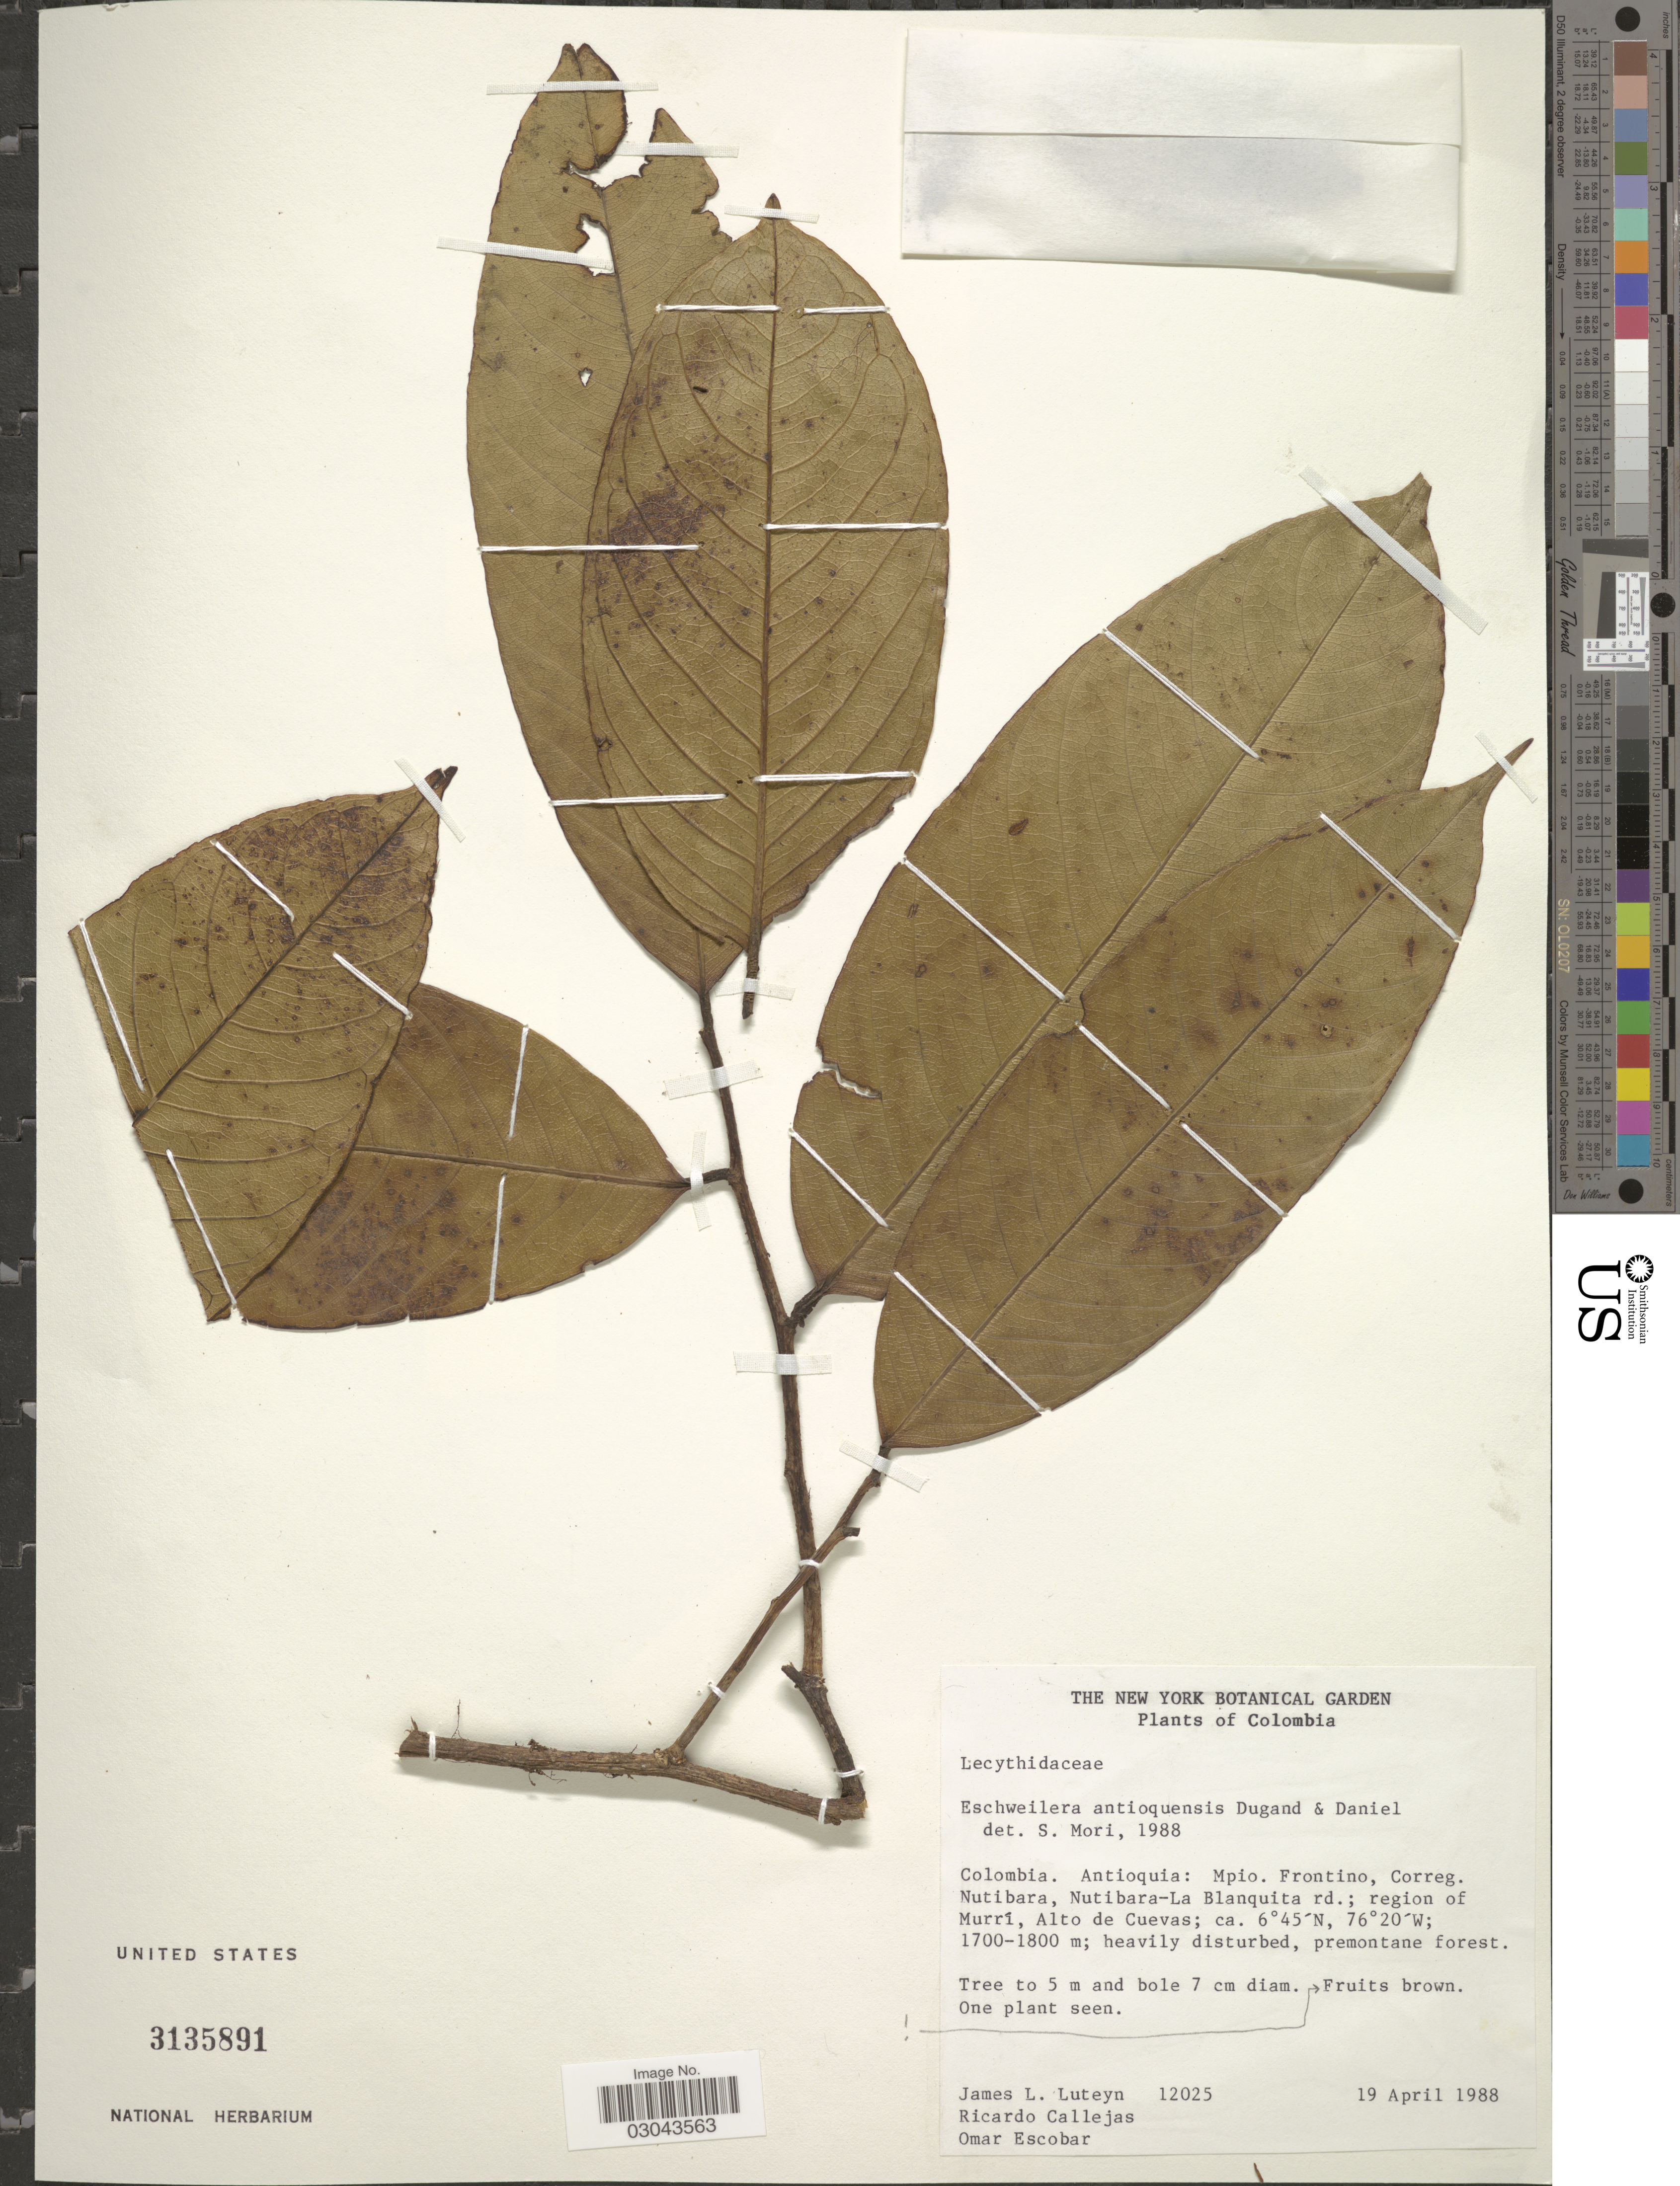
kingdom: Plantae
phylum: Tracheophyta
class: Magnoliopsida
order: Ericales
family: Lecythidaceae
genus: Eschweilera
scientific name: Eschweilera antioquensis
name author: Dugand G. & Daniel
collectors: J. Luteyn, R. Callejas & O. Escobar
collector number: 12025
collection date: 1988-04-19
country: Colombia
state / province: Antioquia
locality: Mpio. Frontino, Correg. Nutibara, Nutibara-La Blanquita rd.; region of Murrí, Alto de Cuevas.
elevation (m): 1700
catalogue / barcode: US 3135891